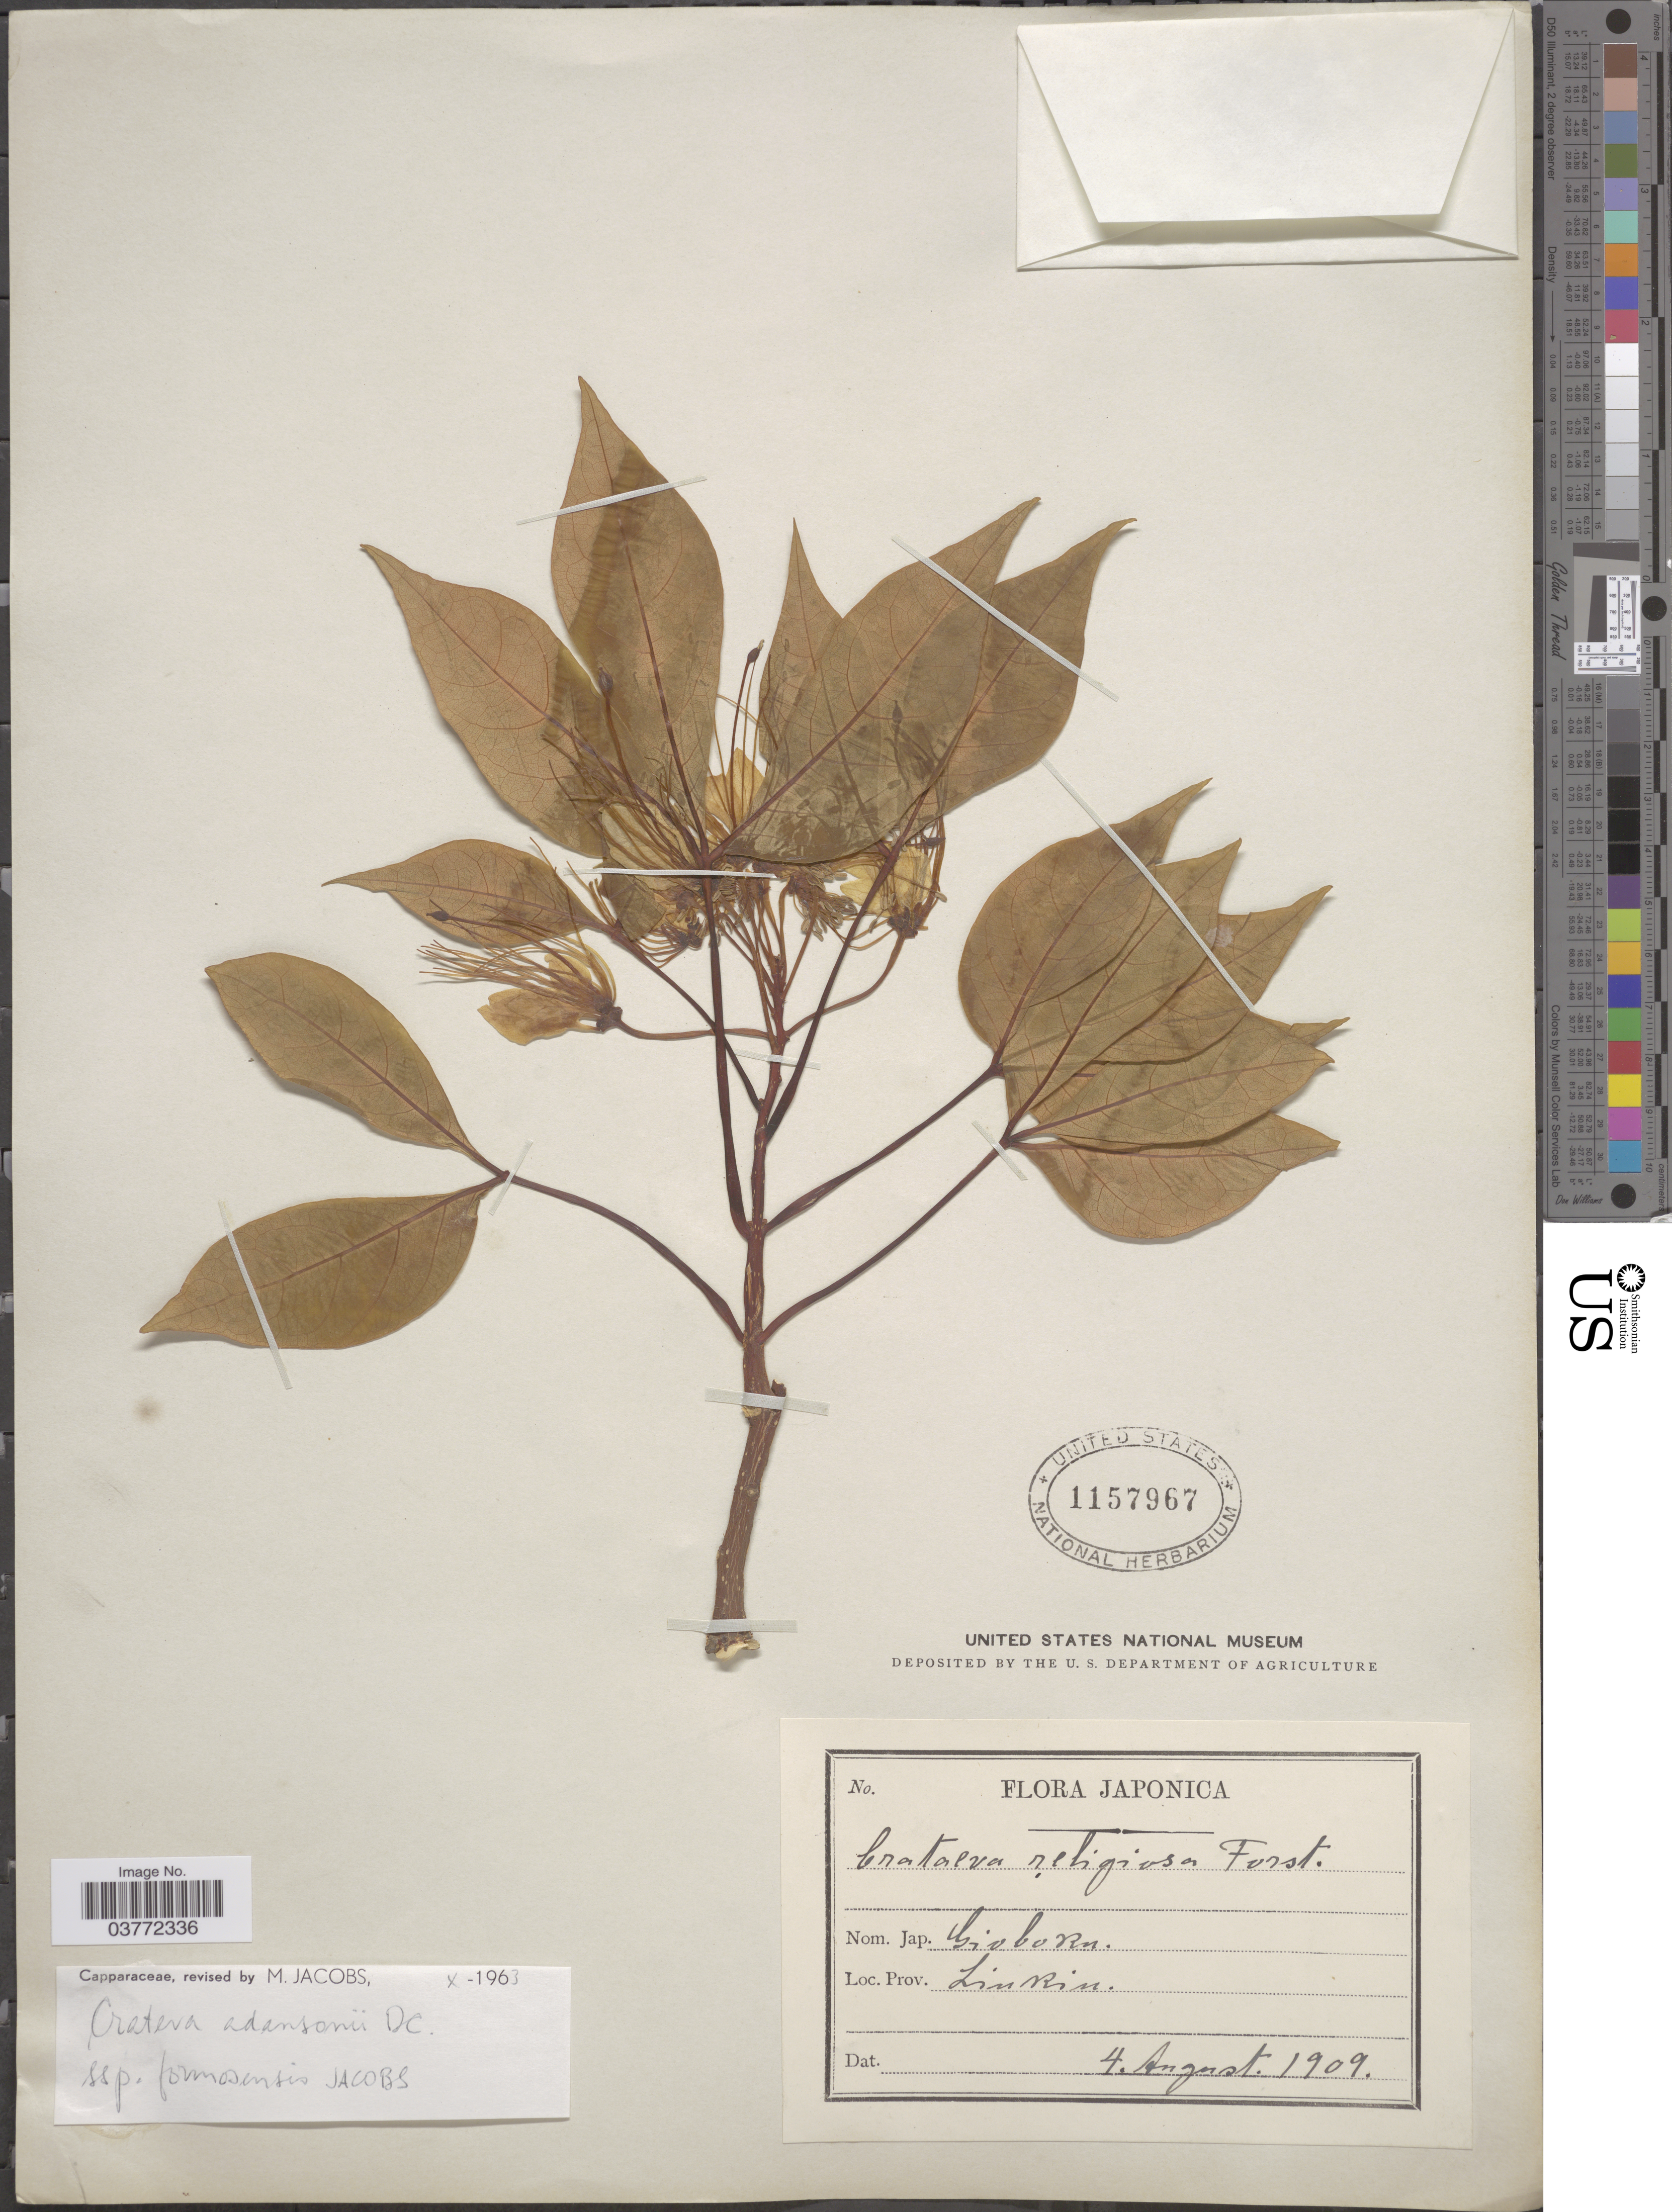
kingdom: Plantae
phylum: Tracheophyta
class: Magnoliopsida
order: Brassicales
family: Capparaceae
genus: Crateva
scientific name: Crateva adansonii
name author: DC.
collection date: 1909-08-04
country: Japan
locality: Prov. Liukiu.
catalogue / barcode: US 1157967